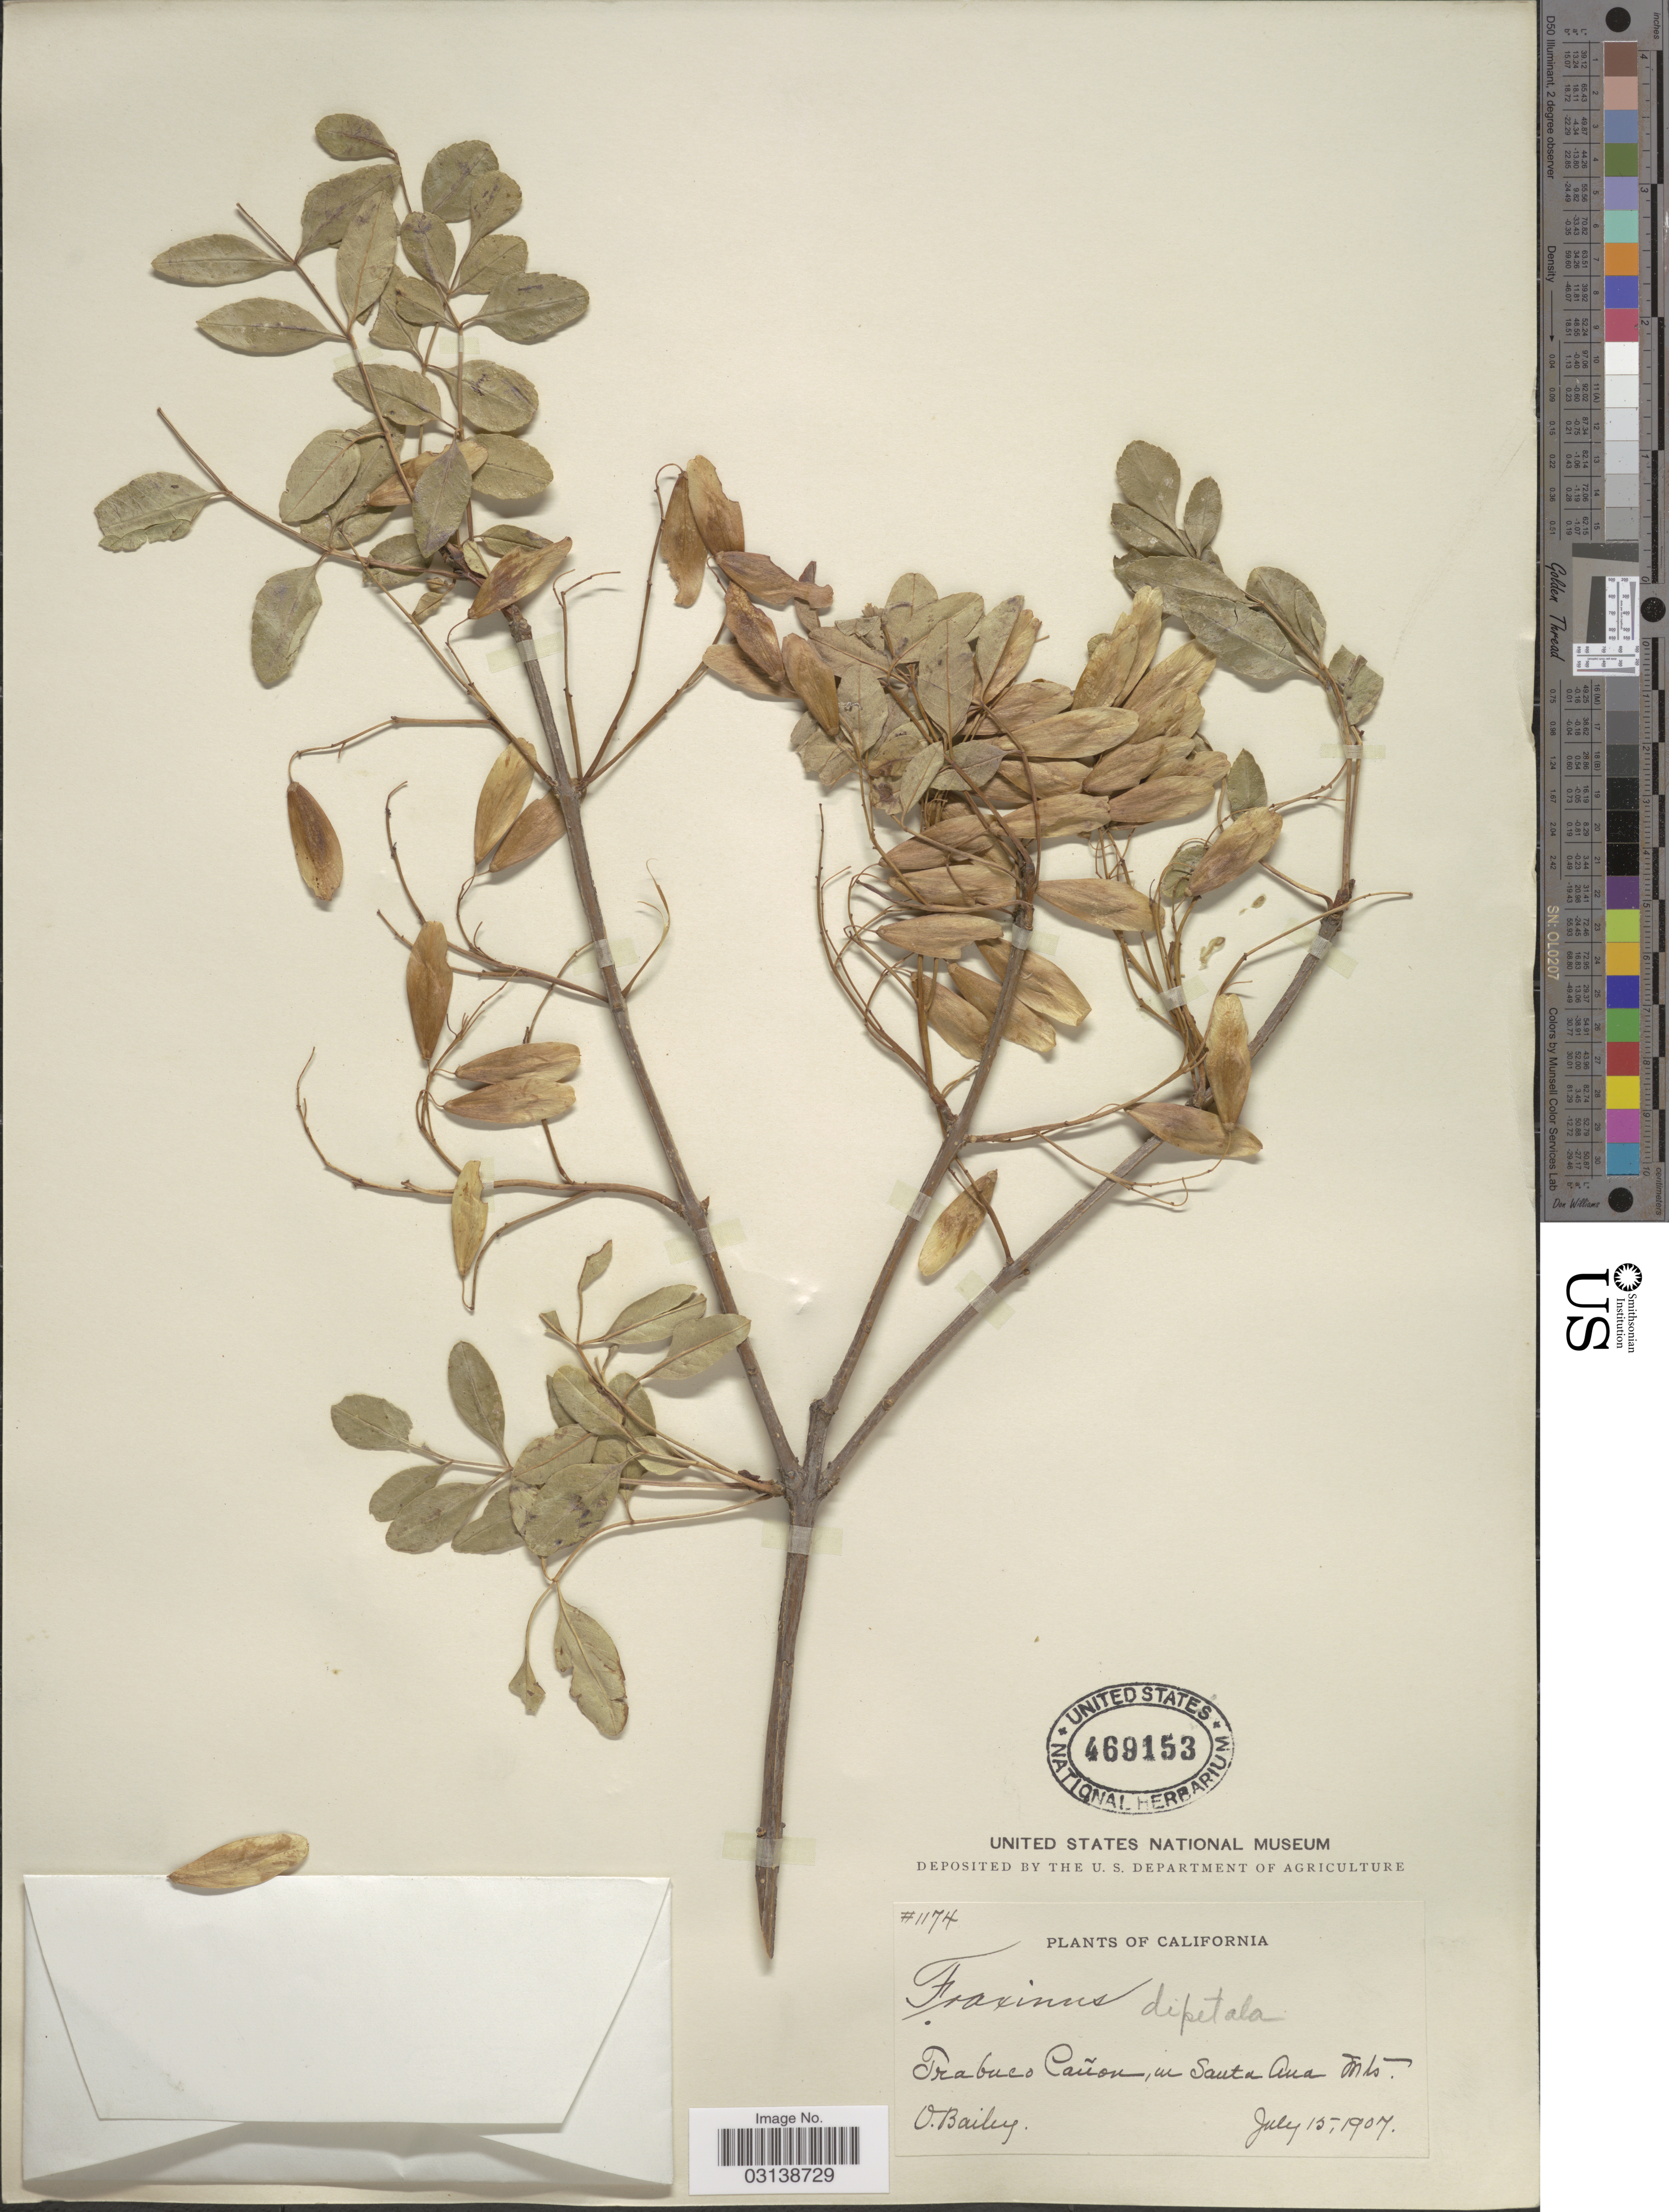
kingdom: Plantae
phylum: Tracheophyta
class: Magnoliopsida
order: Lamiales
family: Oleaceae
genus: Fraxinus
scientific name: Fraxinus dipetala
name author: Hook. & Arn.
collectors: O. Bailey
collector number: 1174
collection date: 1907-07-15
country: United States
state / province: California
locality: Trabuco Cañon, in Santa Ana Mts.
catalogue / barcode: US 469153